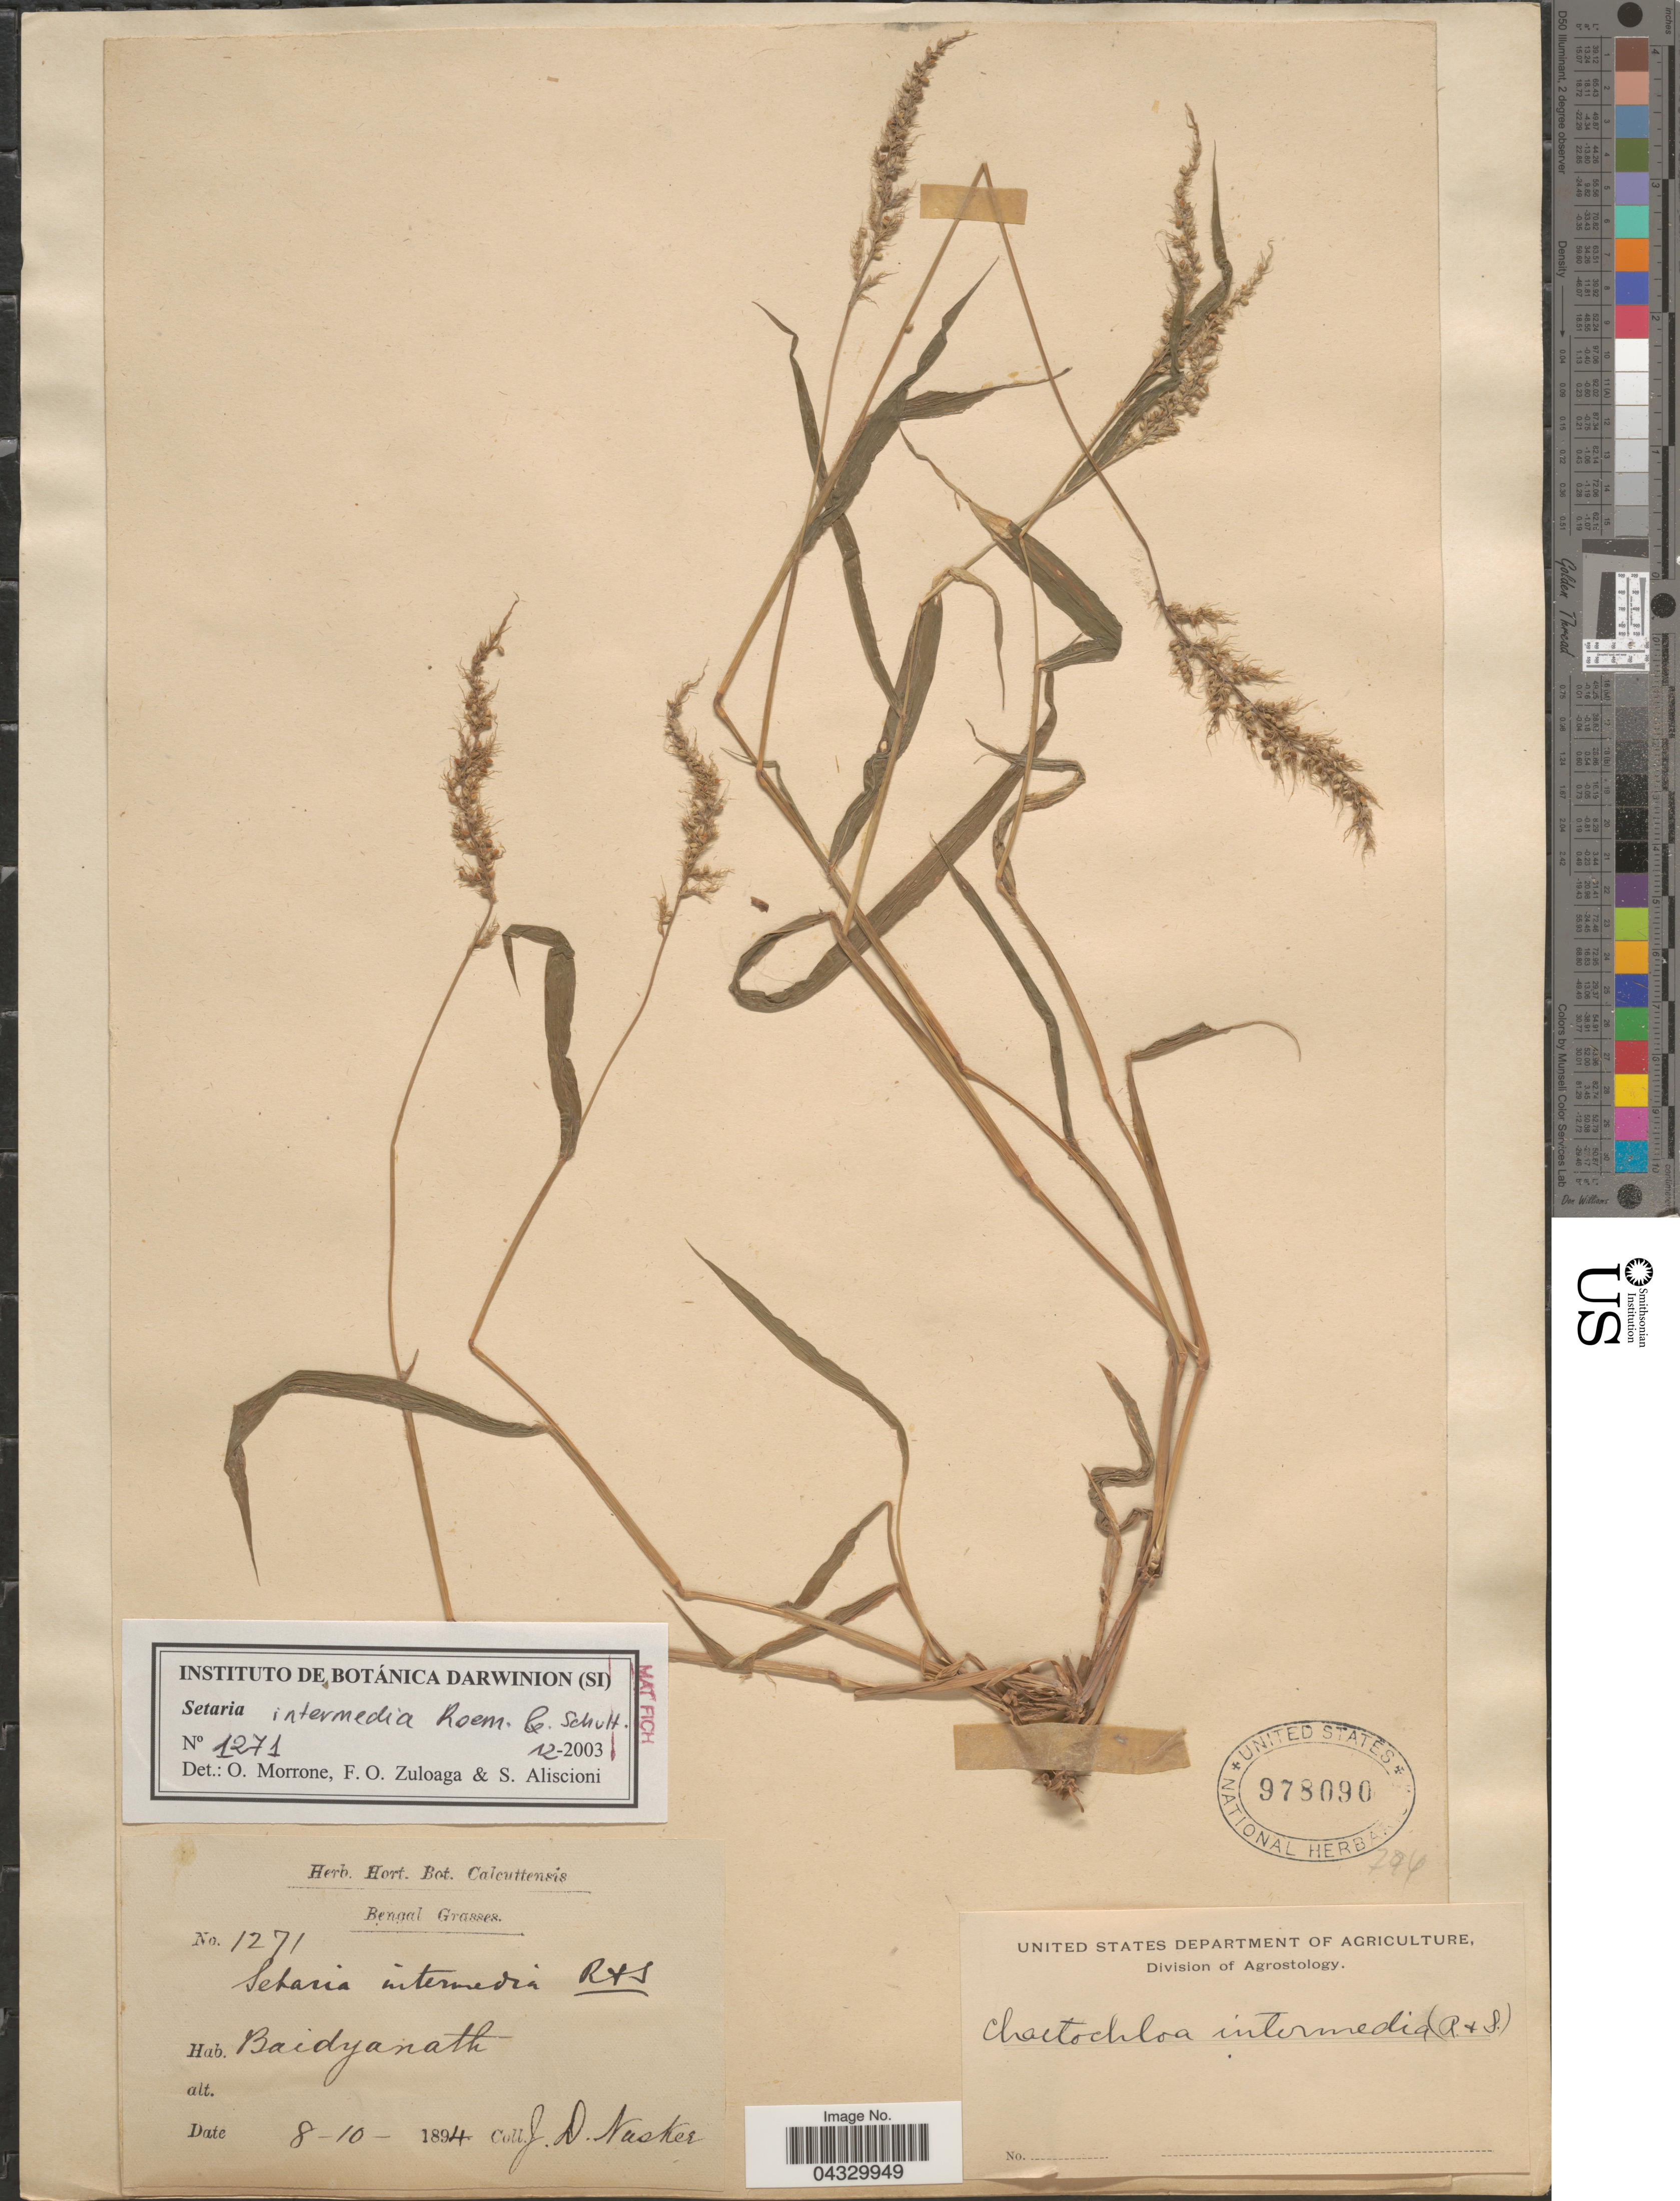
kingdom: Plantae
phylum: Tracheophyta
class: Liliopsida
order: Poales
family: Poaceae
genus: Setaria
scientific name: Setaria intermedia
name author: Roem. & Schult.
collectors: J. D. Nusker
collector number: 1271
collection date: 1894-10-08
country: India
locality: Bengal. Baidyanath.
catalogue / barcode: US 978090